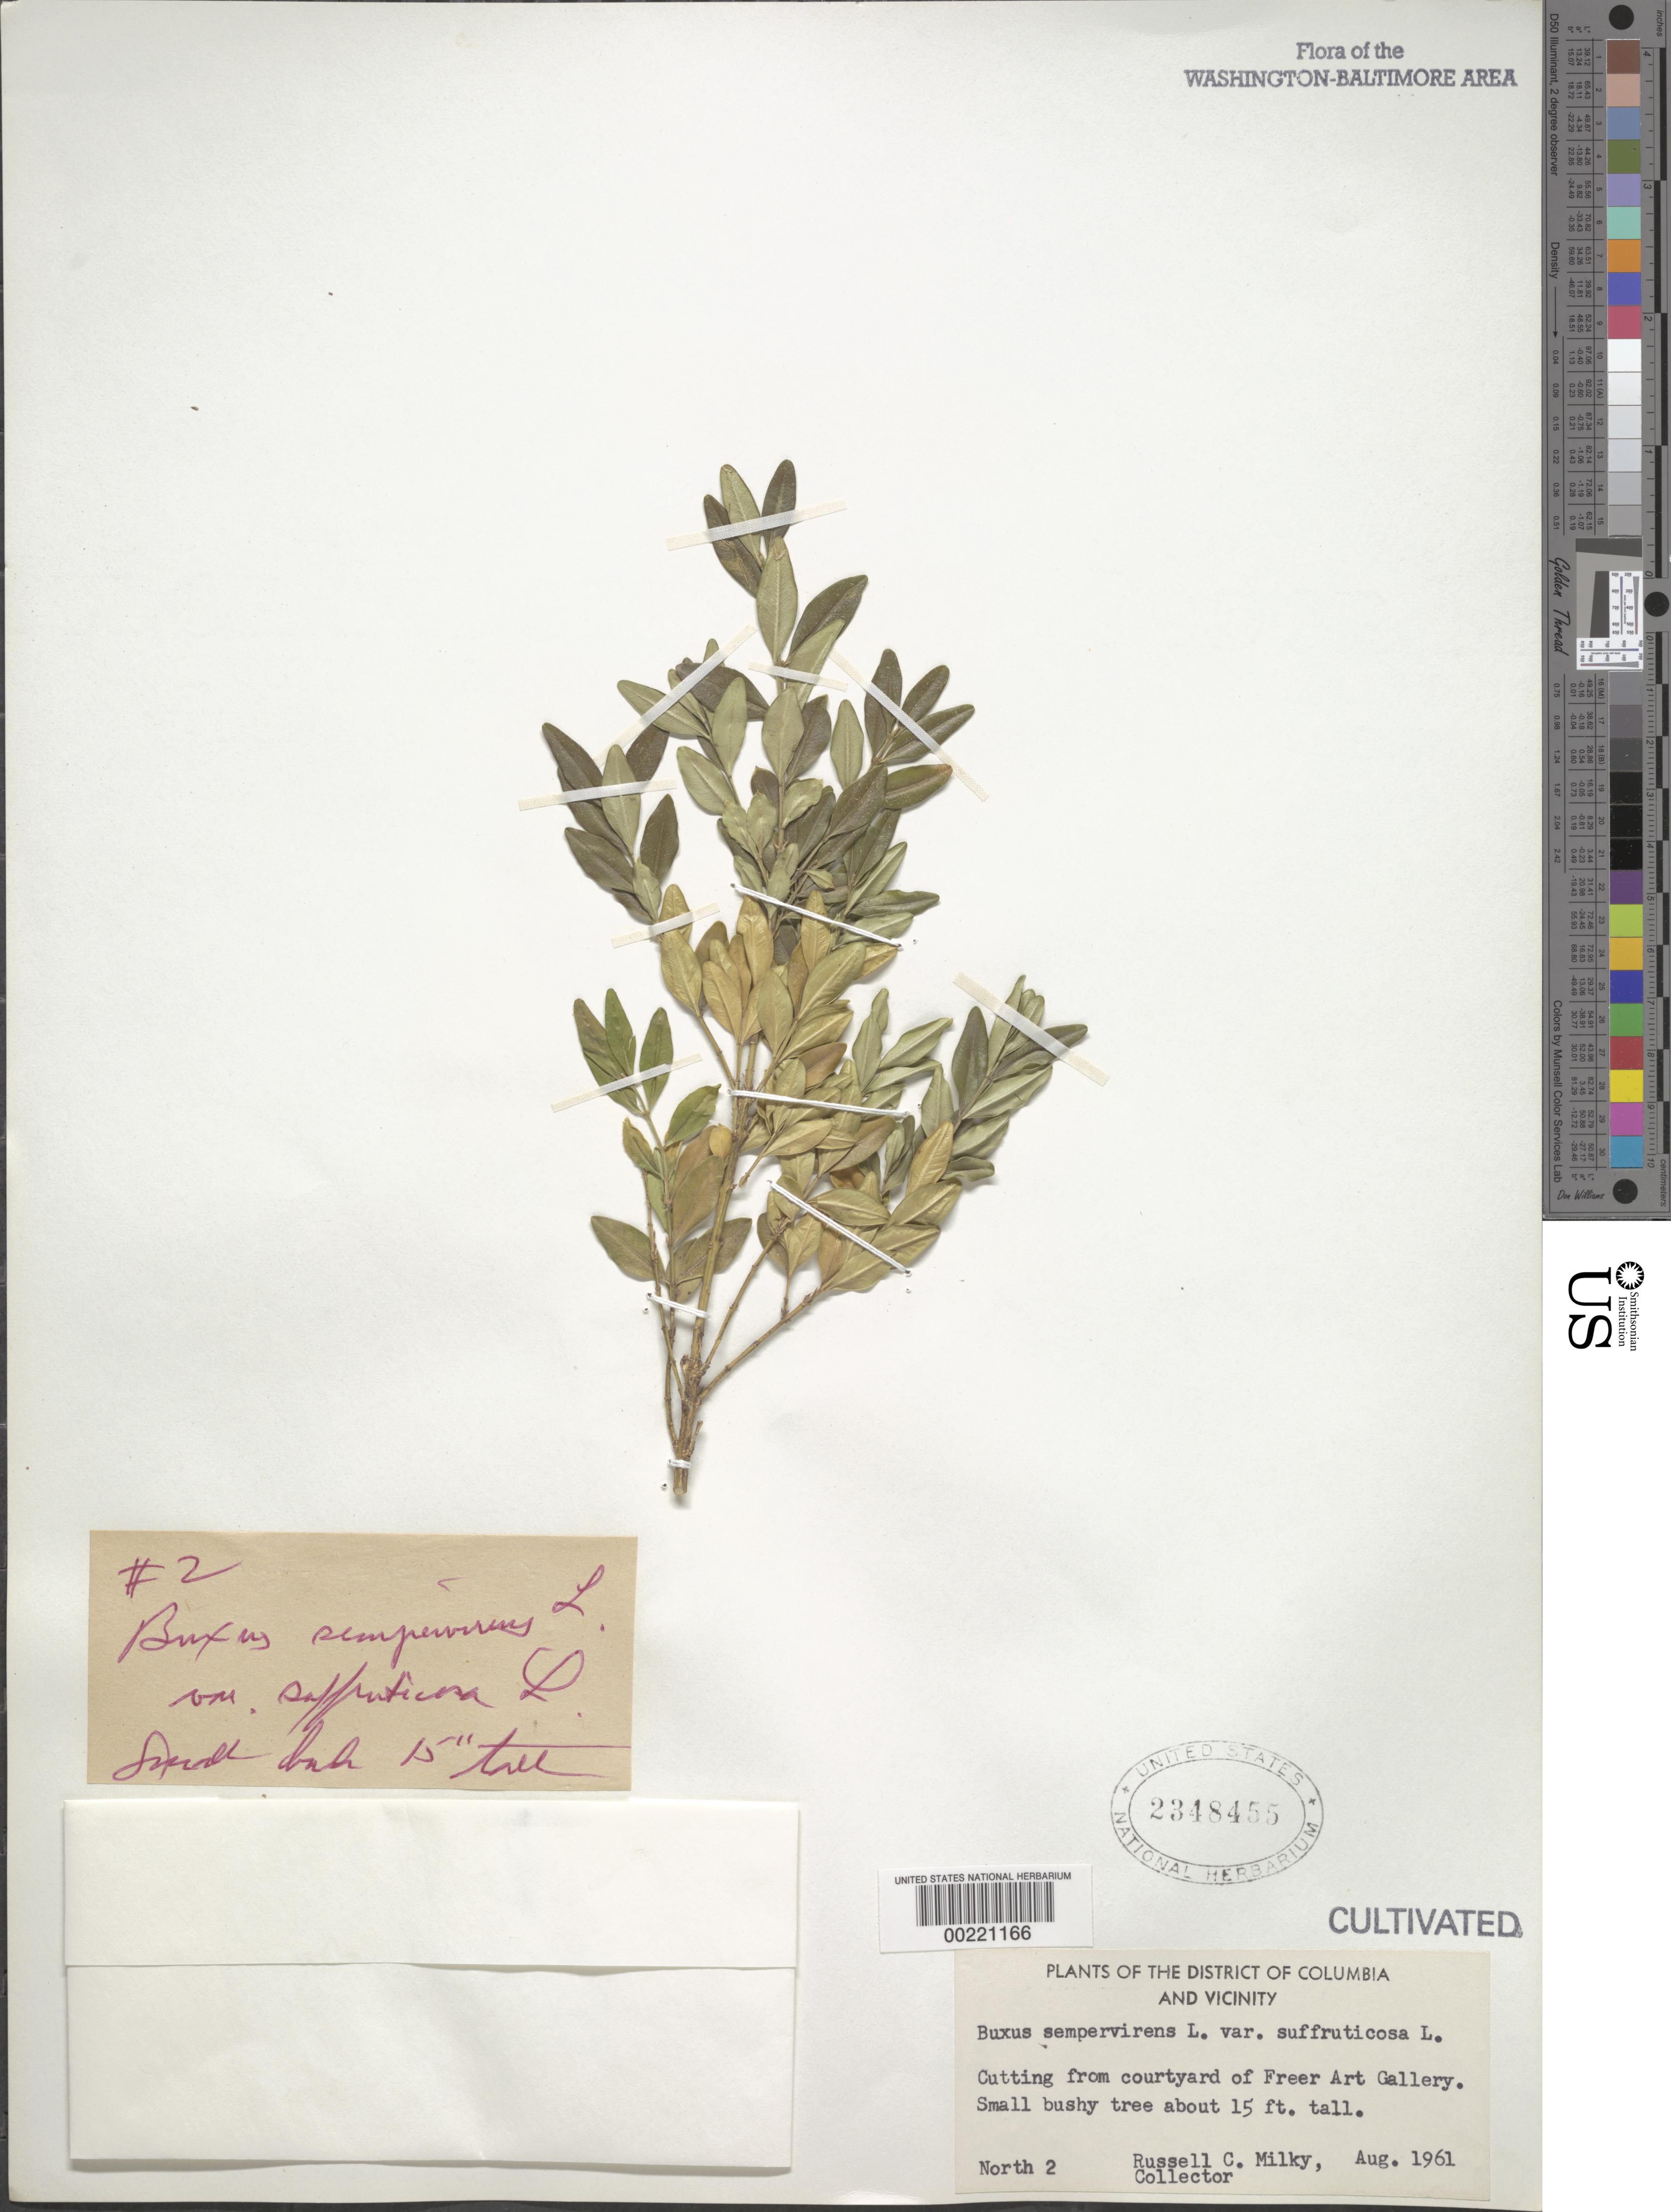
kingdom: Plantae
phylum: Tracheophyta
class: Magnoliopsida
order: Buxales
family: Buxaceae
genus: Buxus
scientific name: Buxus sempervirens var. suffruticosa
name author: L.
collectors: R. Milky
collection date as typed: Aug 1961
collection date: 1961-08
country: United States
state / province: District of Columbia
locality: Courtyard of Freer Art Gallery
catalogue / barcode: US 2348455